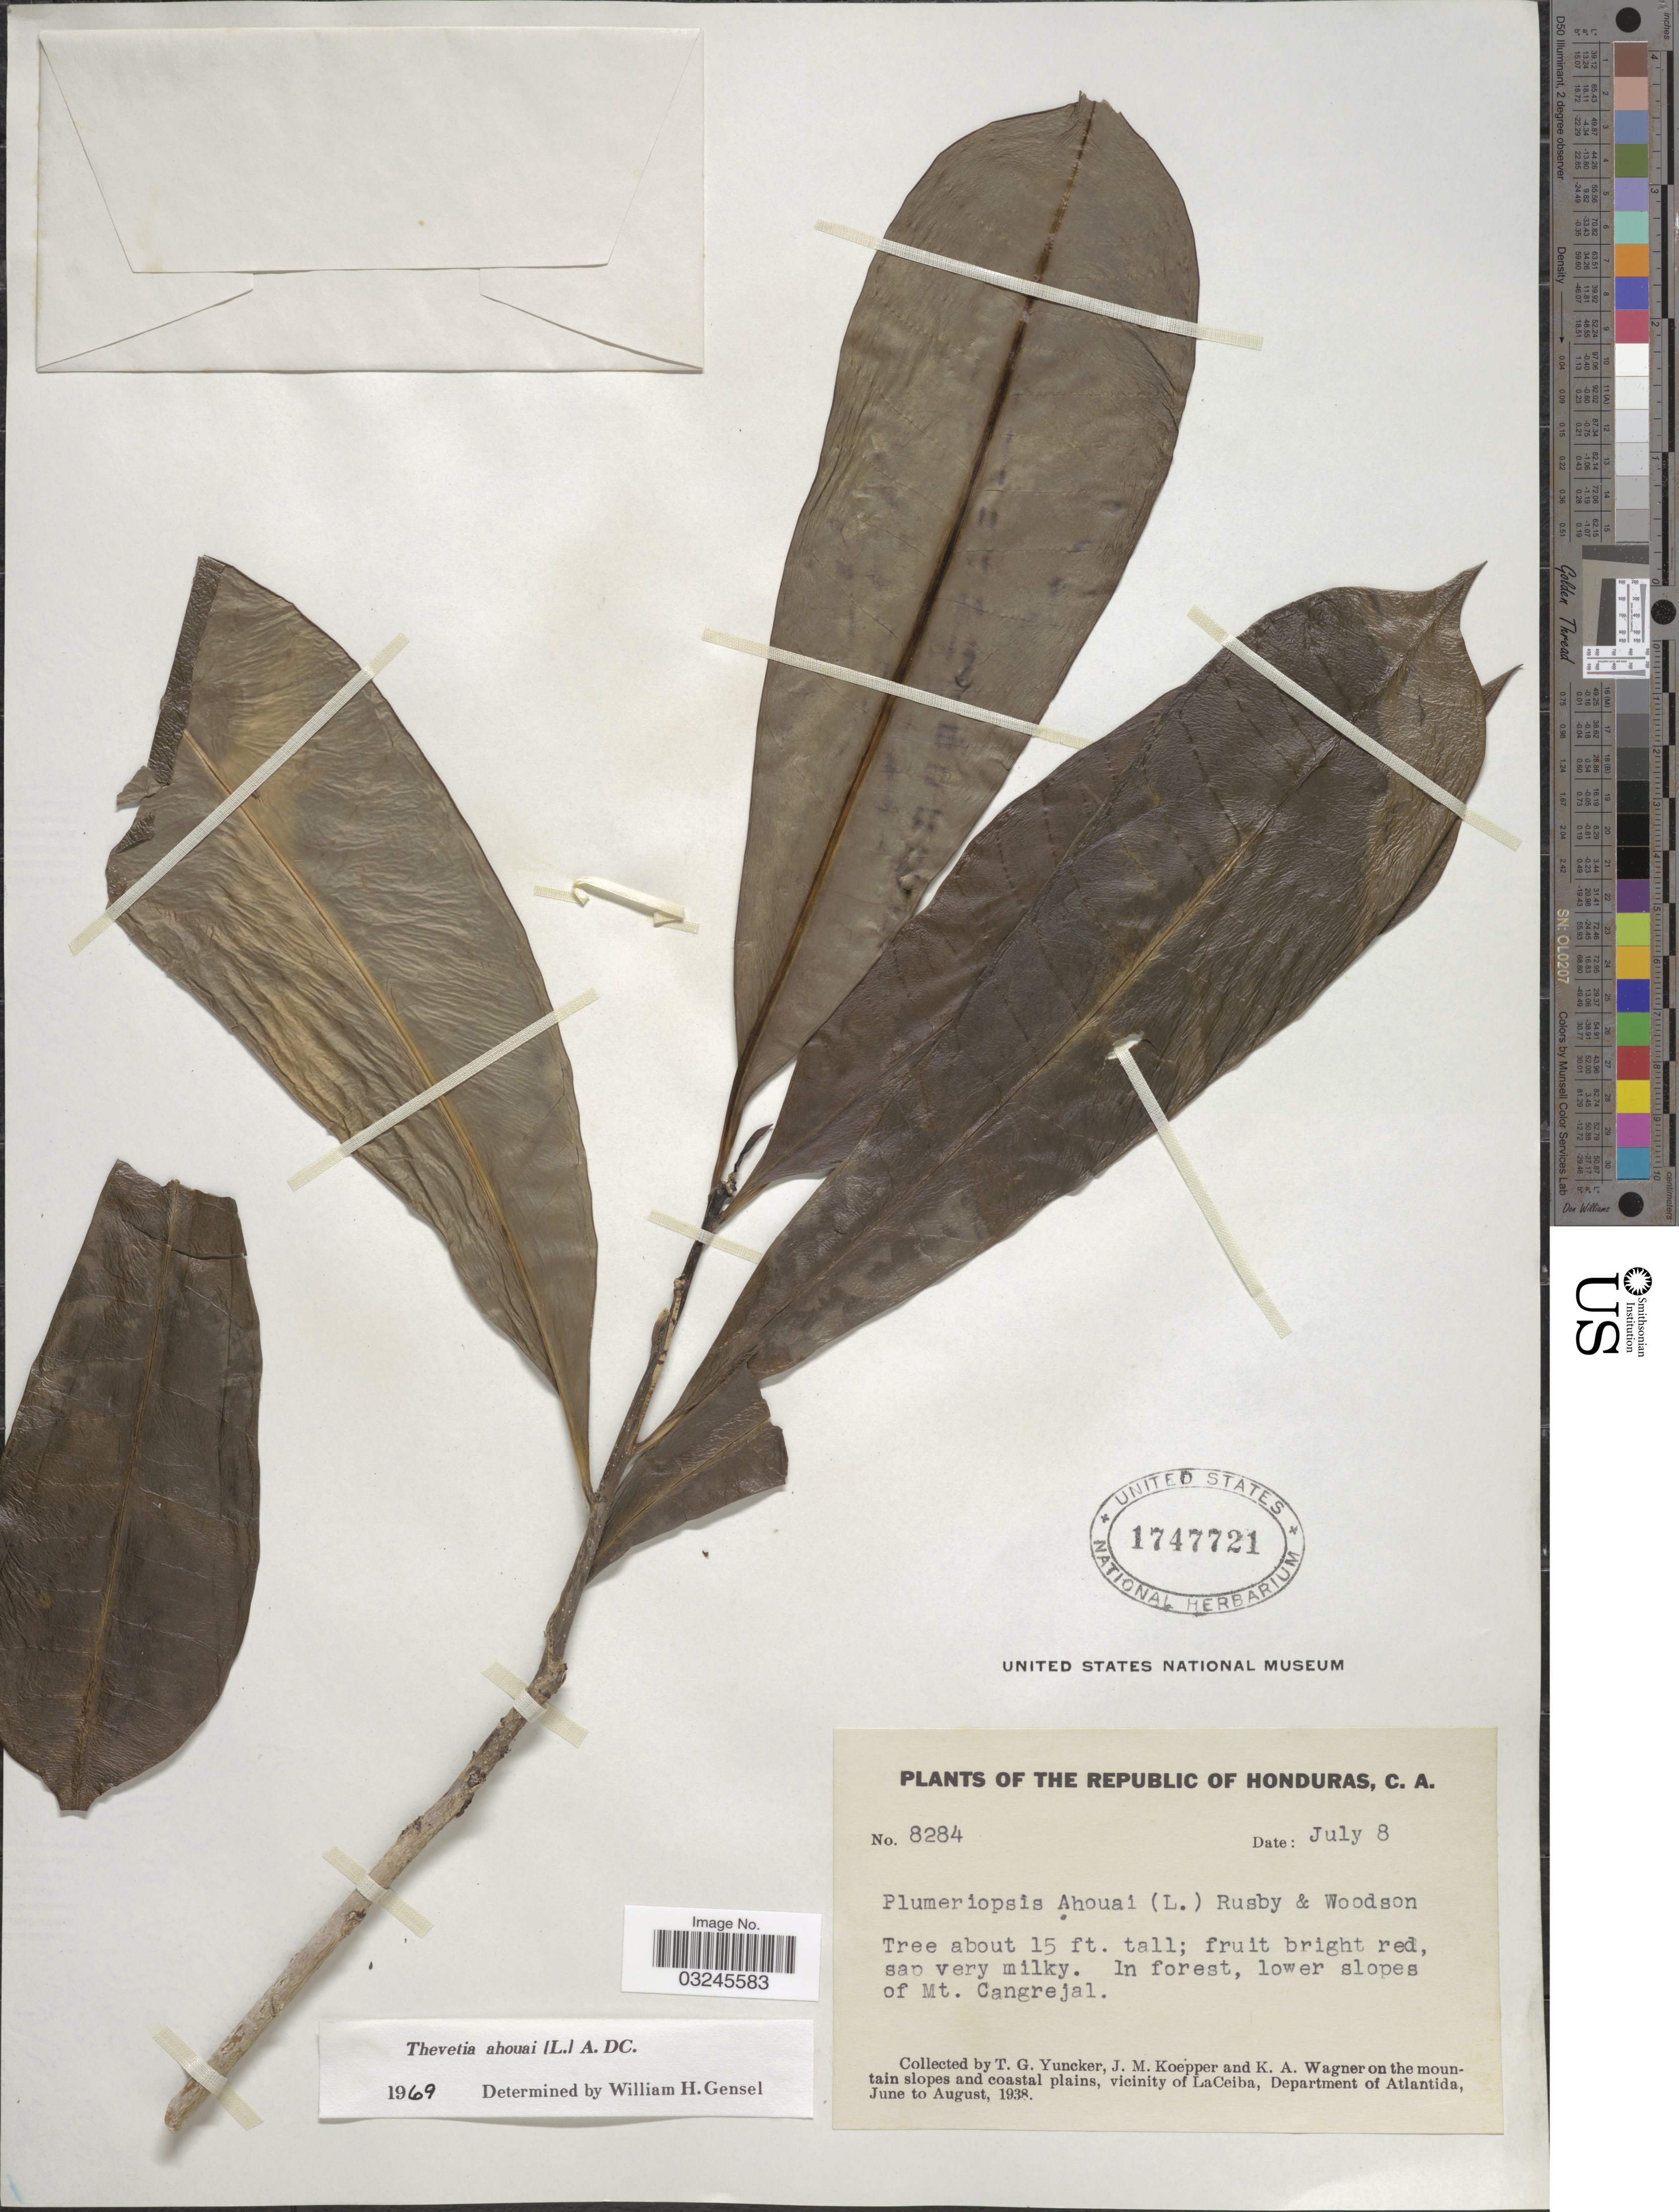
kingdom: Plantae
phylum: Tracheophyta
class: Magnoliopsida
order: Gentianales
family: Apocynaceae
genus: Thevetia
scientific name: Thevetia ahouai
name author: (L.) A. DC.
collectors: T. G. Yuncker, J. M. Koepper & K. A. Wagner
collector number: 8284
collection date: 1938-07-08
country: Honduras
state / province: Atlántida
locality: Lower slopes of Mt. Cangrejal. On the mountain slopes and coastal plains, vicinity of LaCeiba, Department of Atlantida.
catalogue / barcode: US 1747721